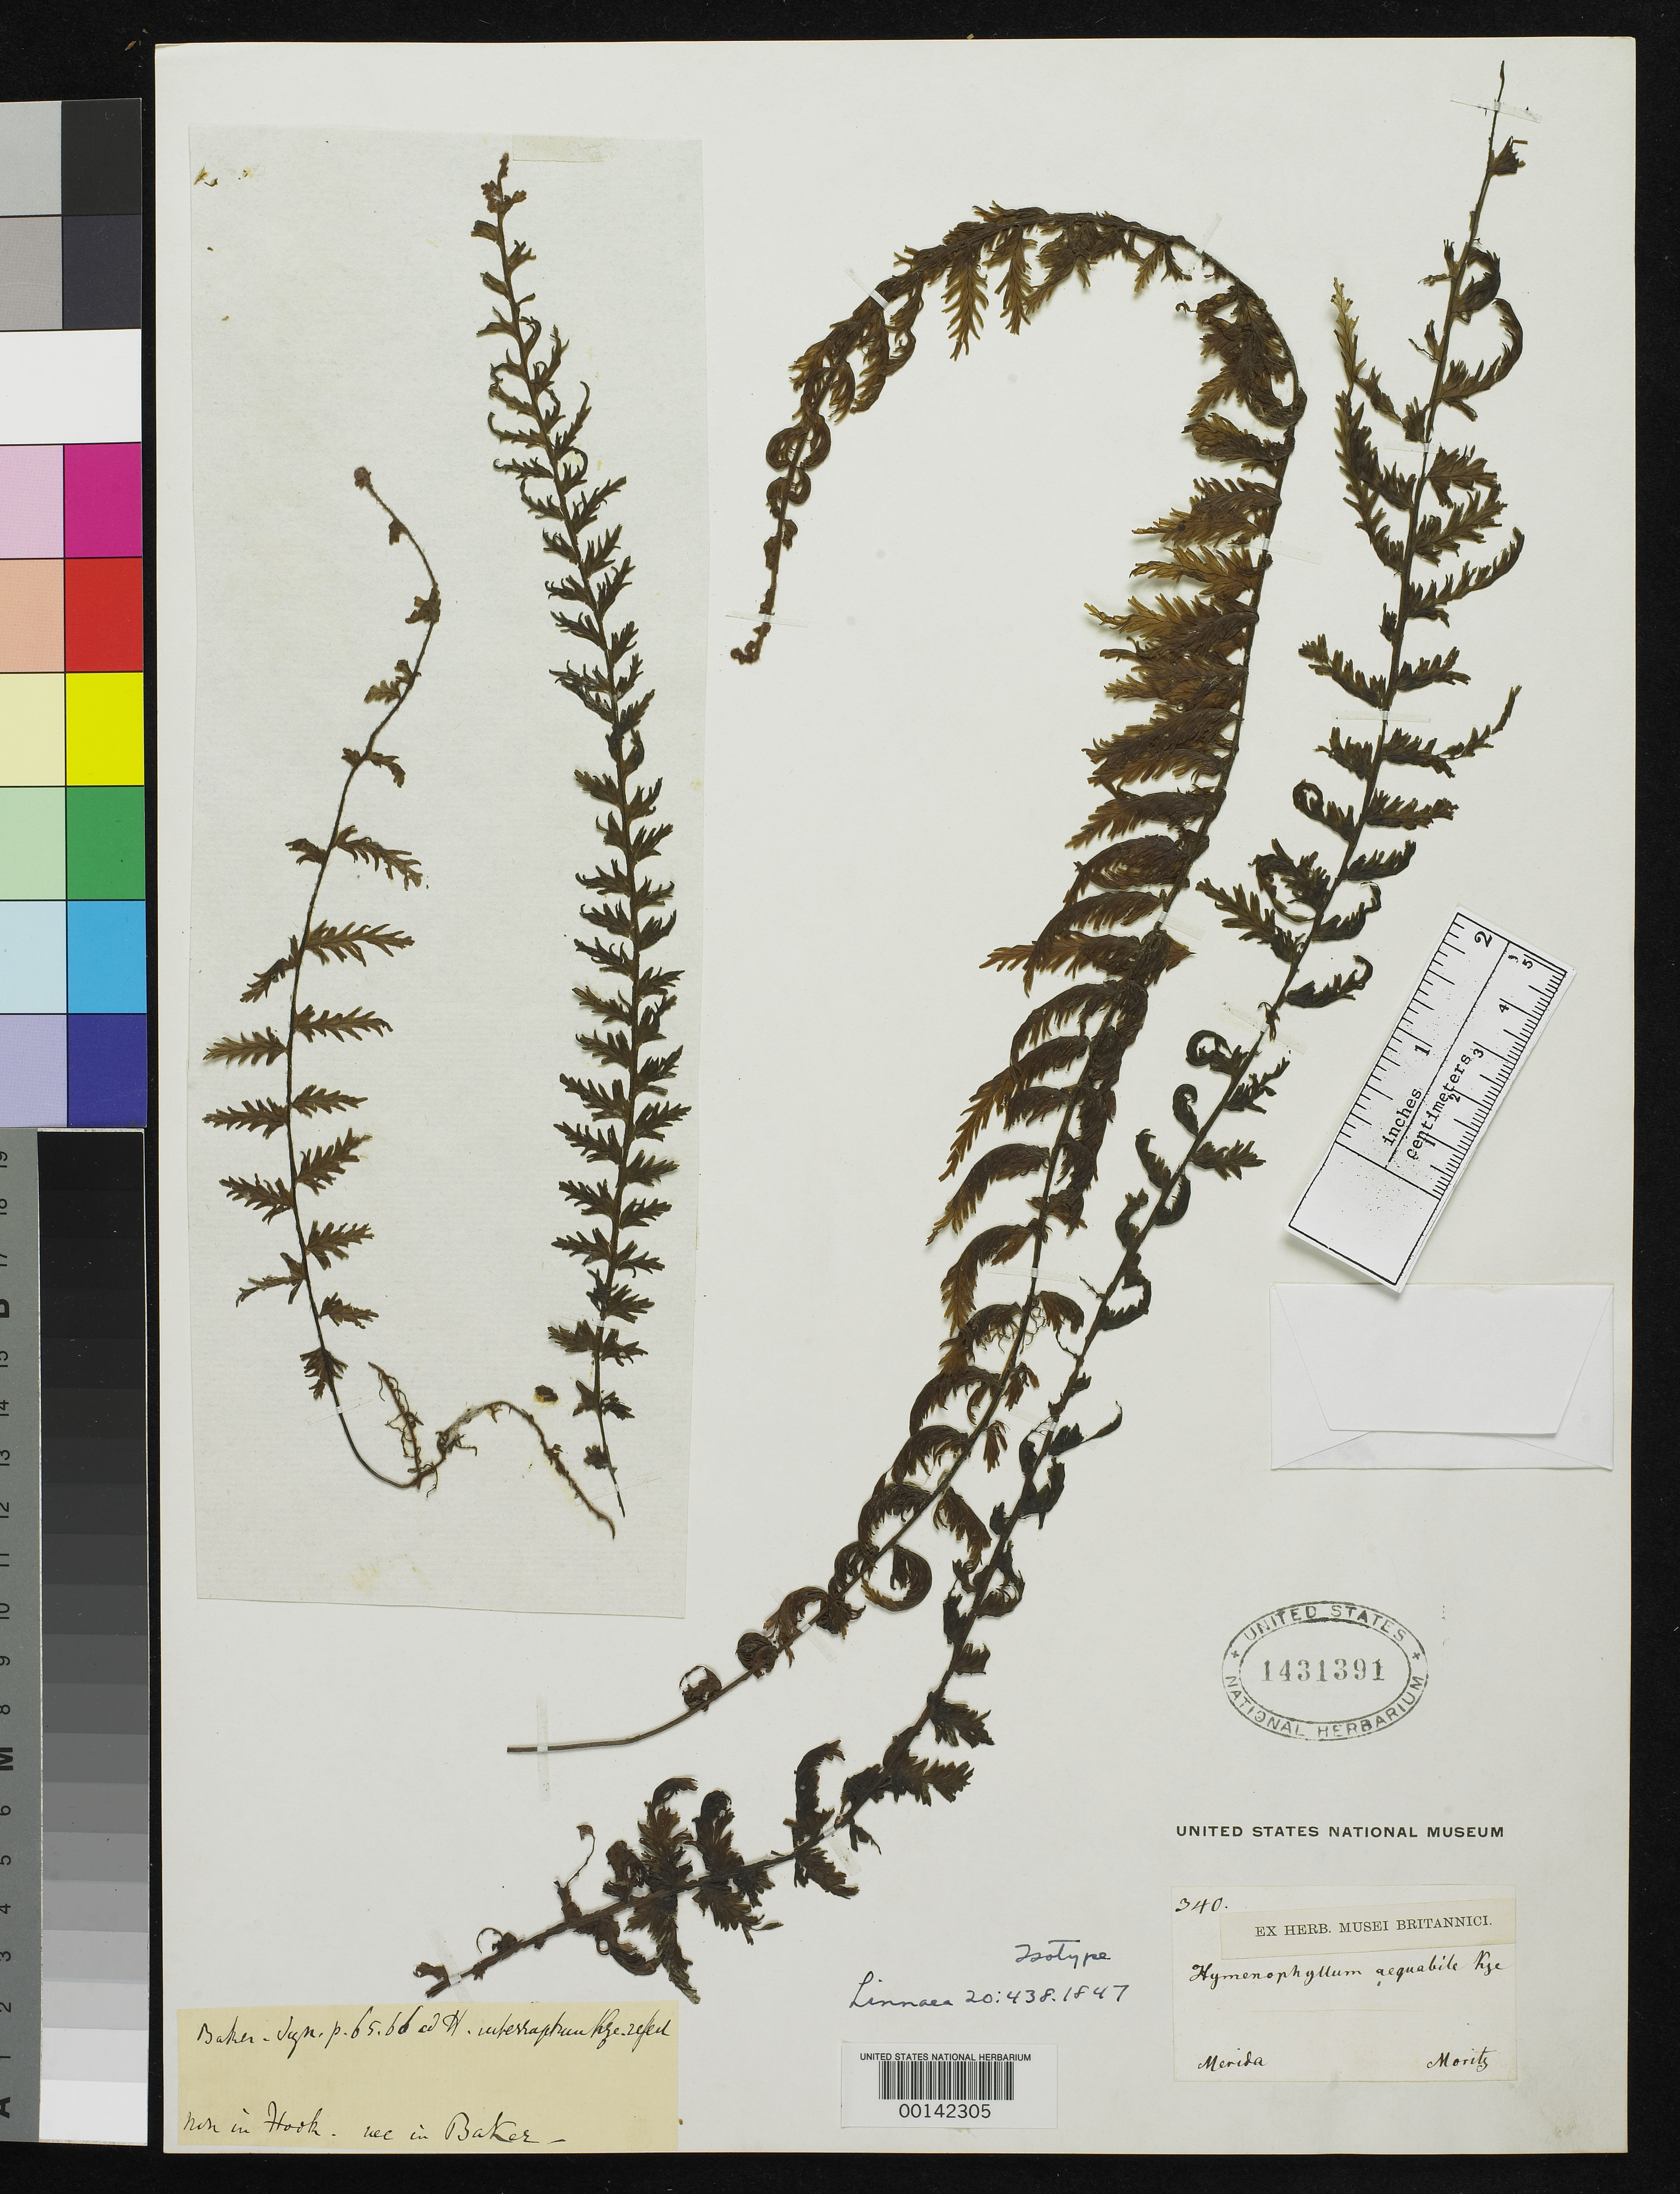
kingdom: Plantae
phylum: Tracheophyta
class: Polypodiopsida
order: Hymenophyllales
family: Hymenophyllaceae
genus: Hymenophyllum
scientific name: Hymenophyllum aequabile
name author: Kunze ex Klotzsch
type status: Type Collection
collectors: A. Moritz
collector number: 340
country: Venezuela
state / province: Mérida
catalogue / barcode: US 1431391